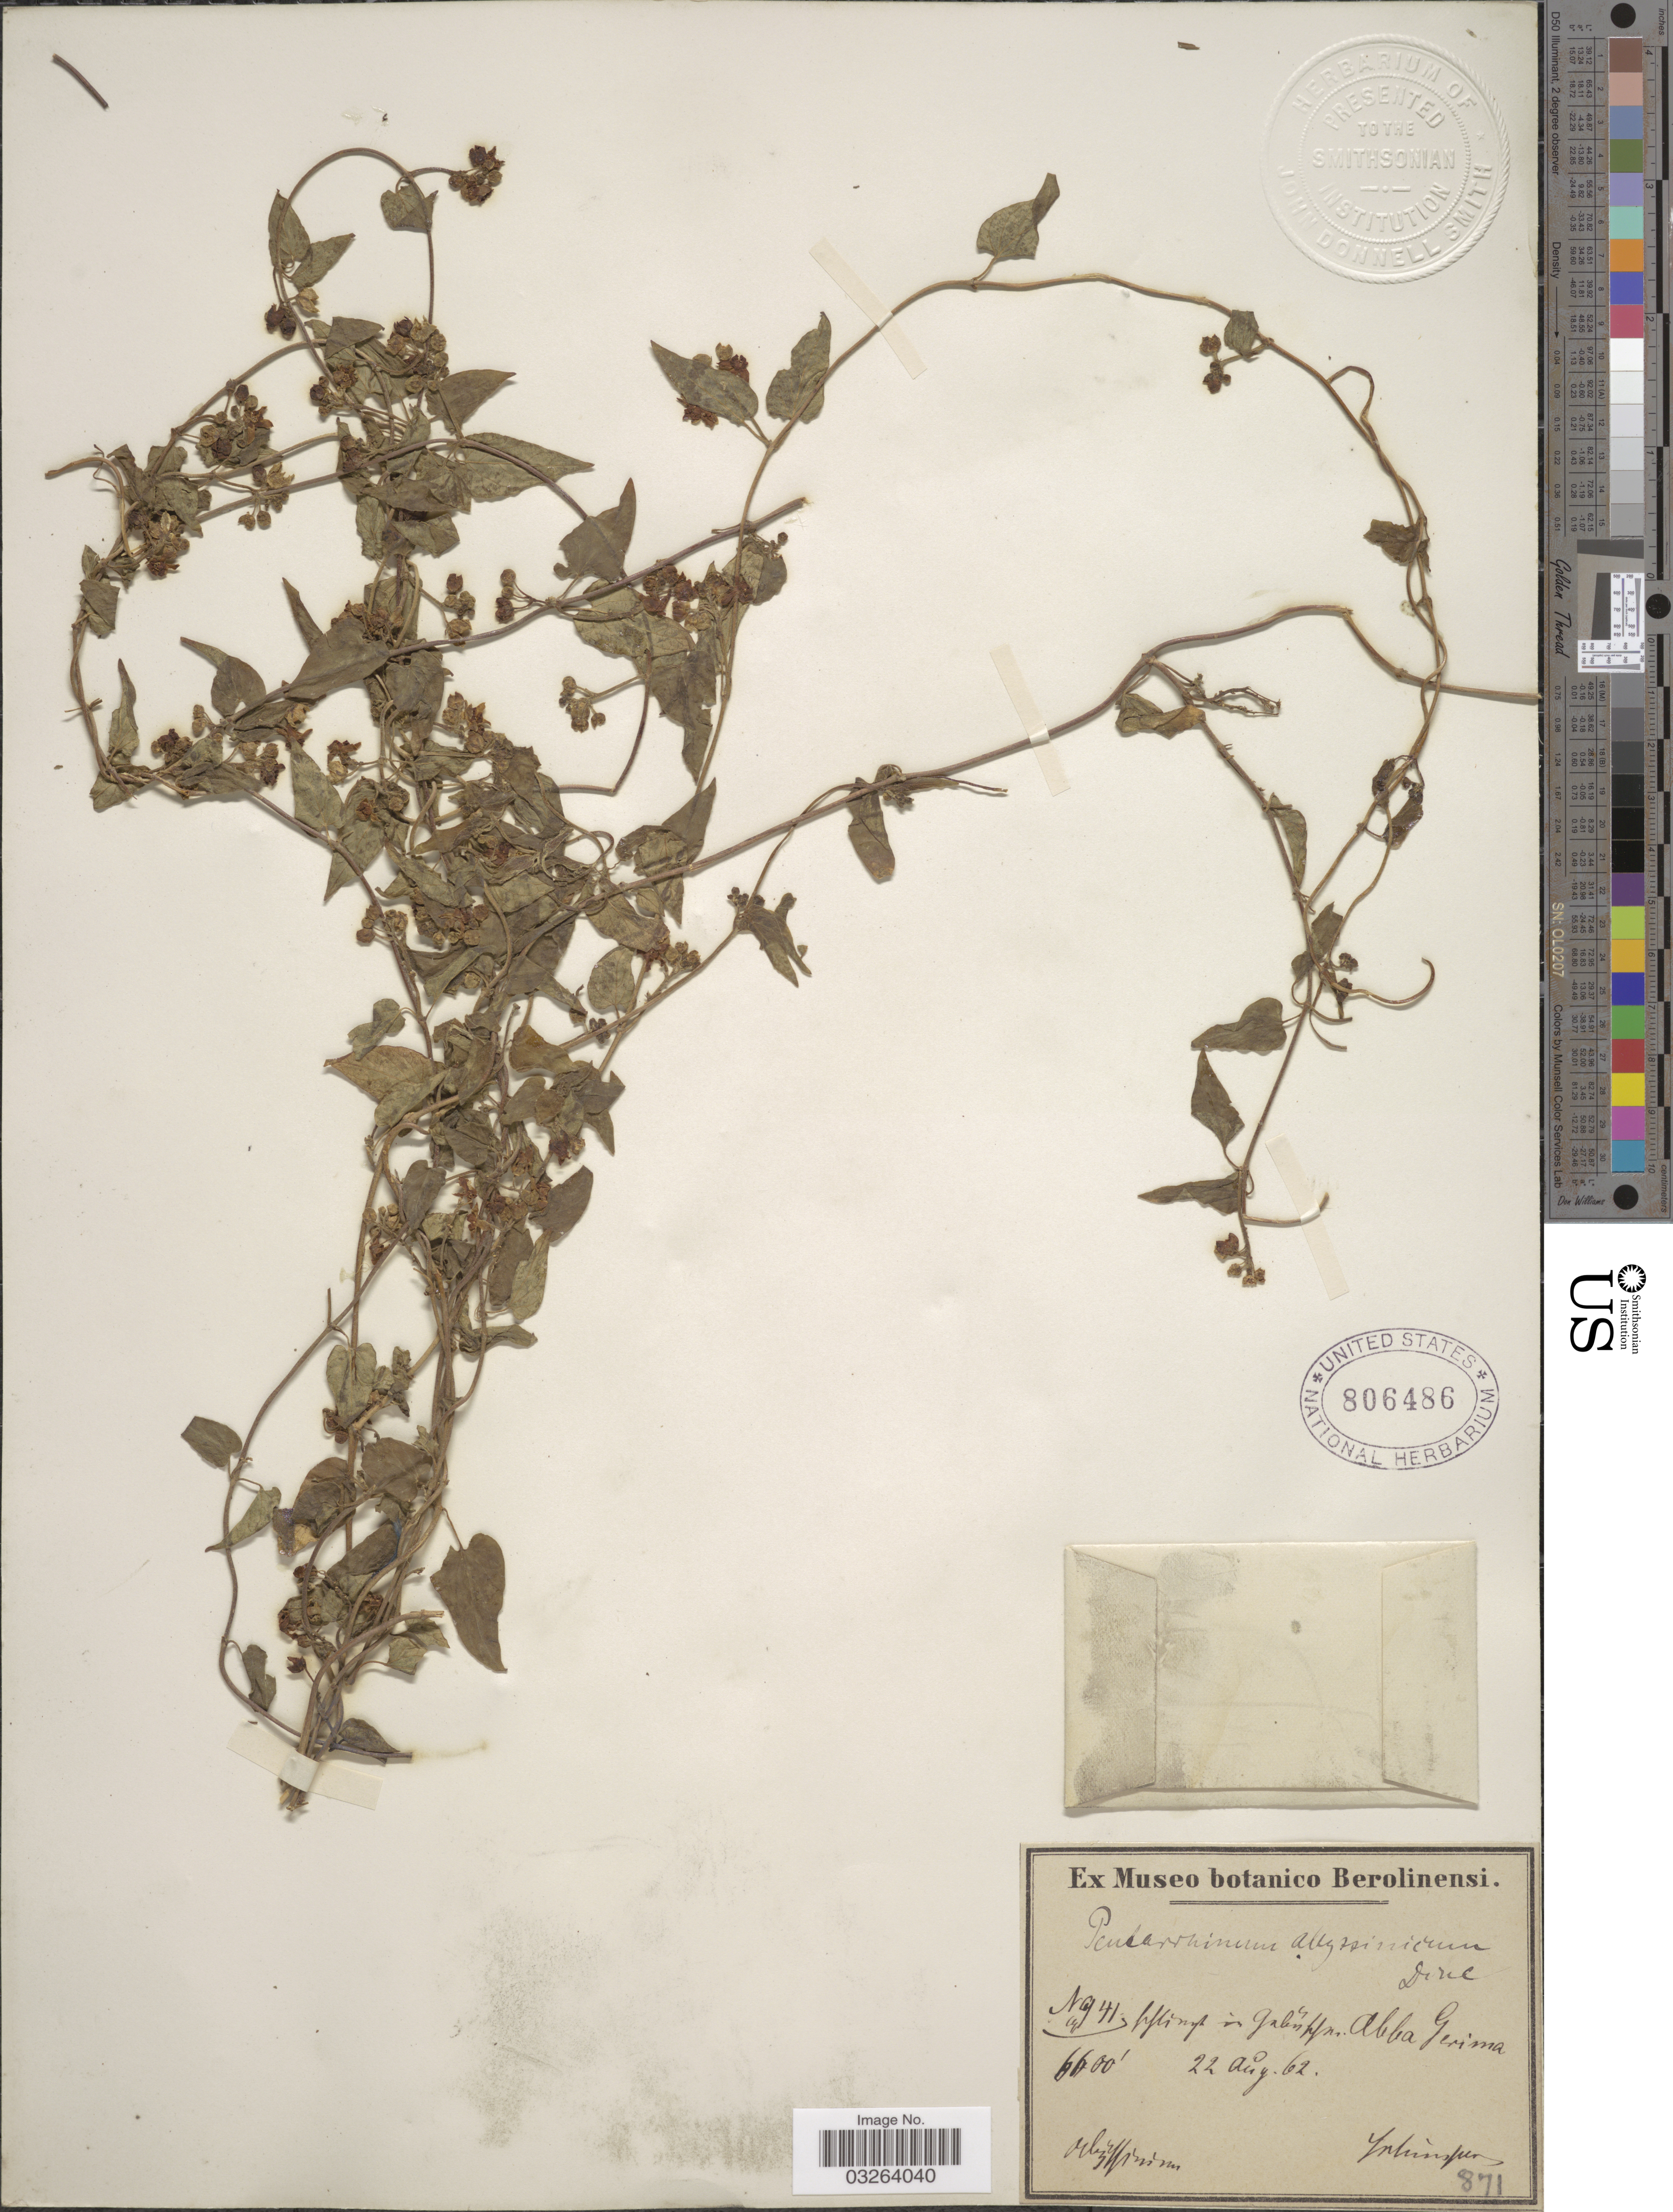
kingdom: Plantae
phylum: Tracheophyta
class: Magnoliopsida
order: Gentianales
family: Apocynaceae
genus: Pentarrhinum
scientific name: Pentarrhinum abyssinicum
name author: Decne.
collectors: -. Schimper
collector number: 941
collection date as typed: Transcribed d/m/y: 22/8/62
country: Eritrea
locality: [illegible text]. Abba Gerima. Abyssinina[interpreted].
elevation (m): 2012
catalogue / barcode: US 806486